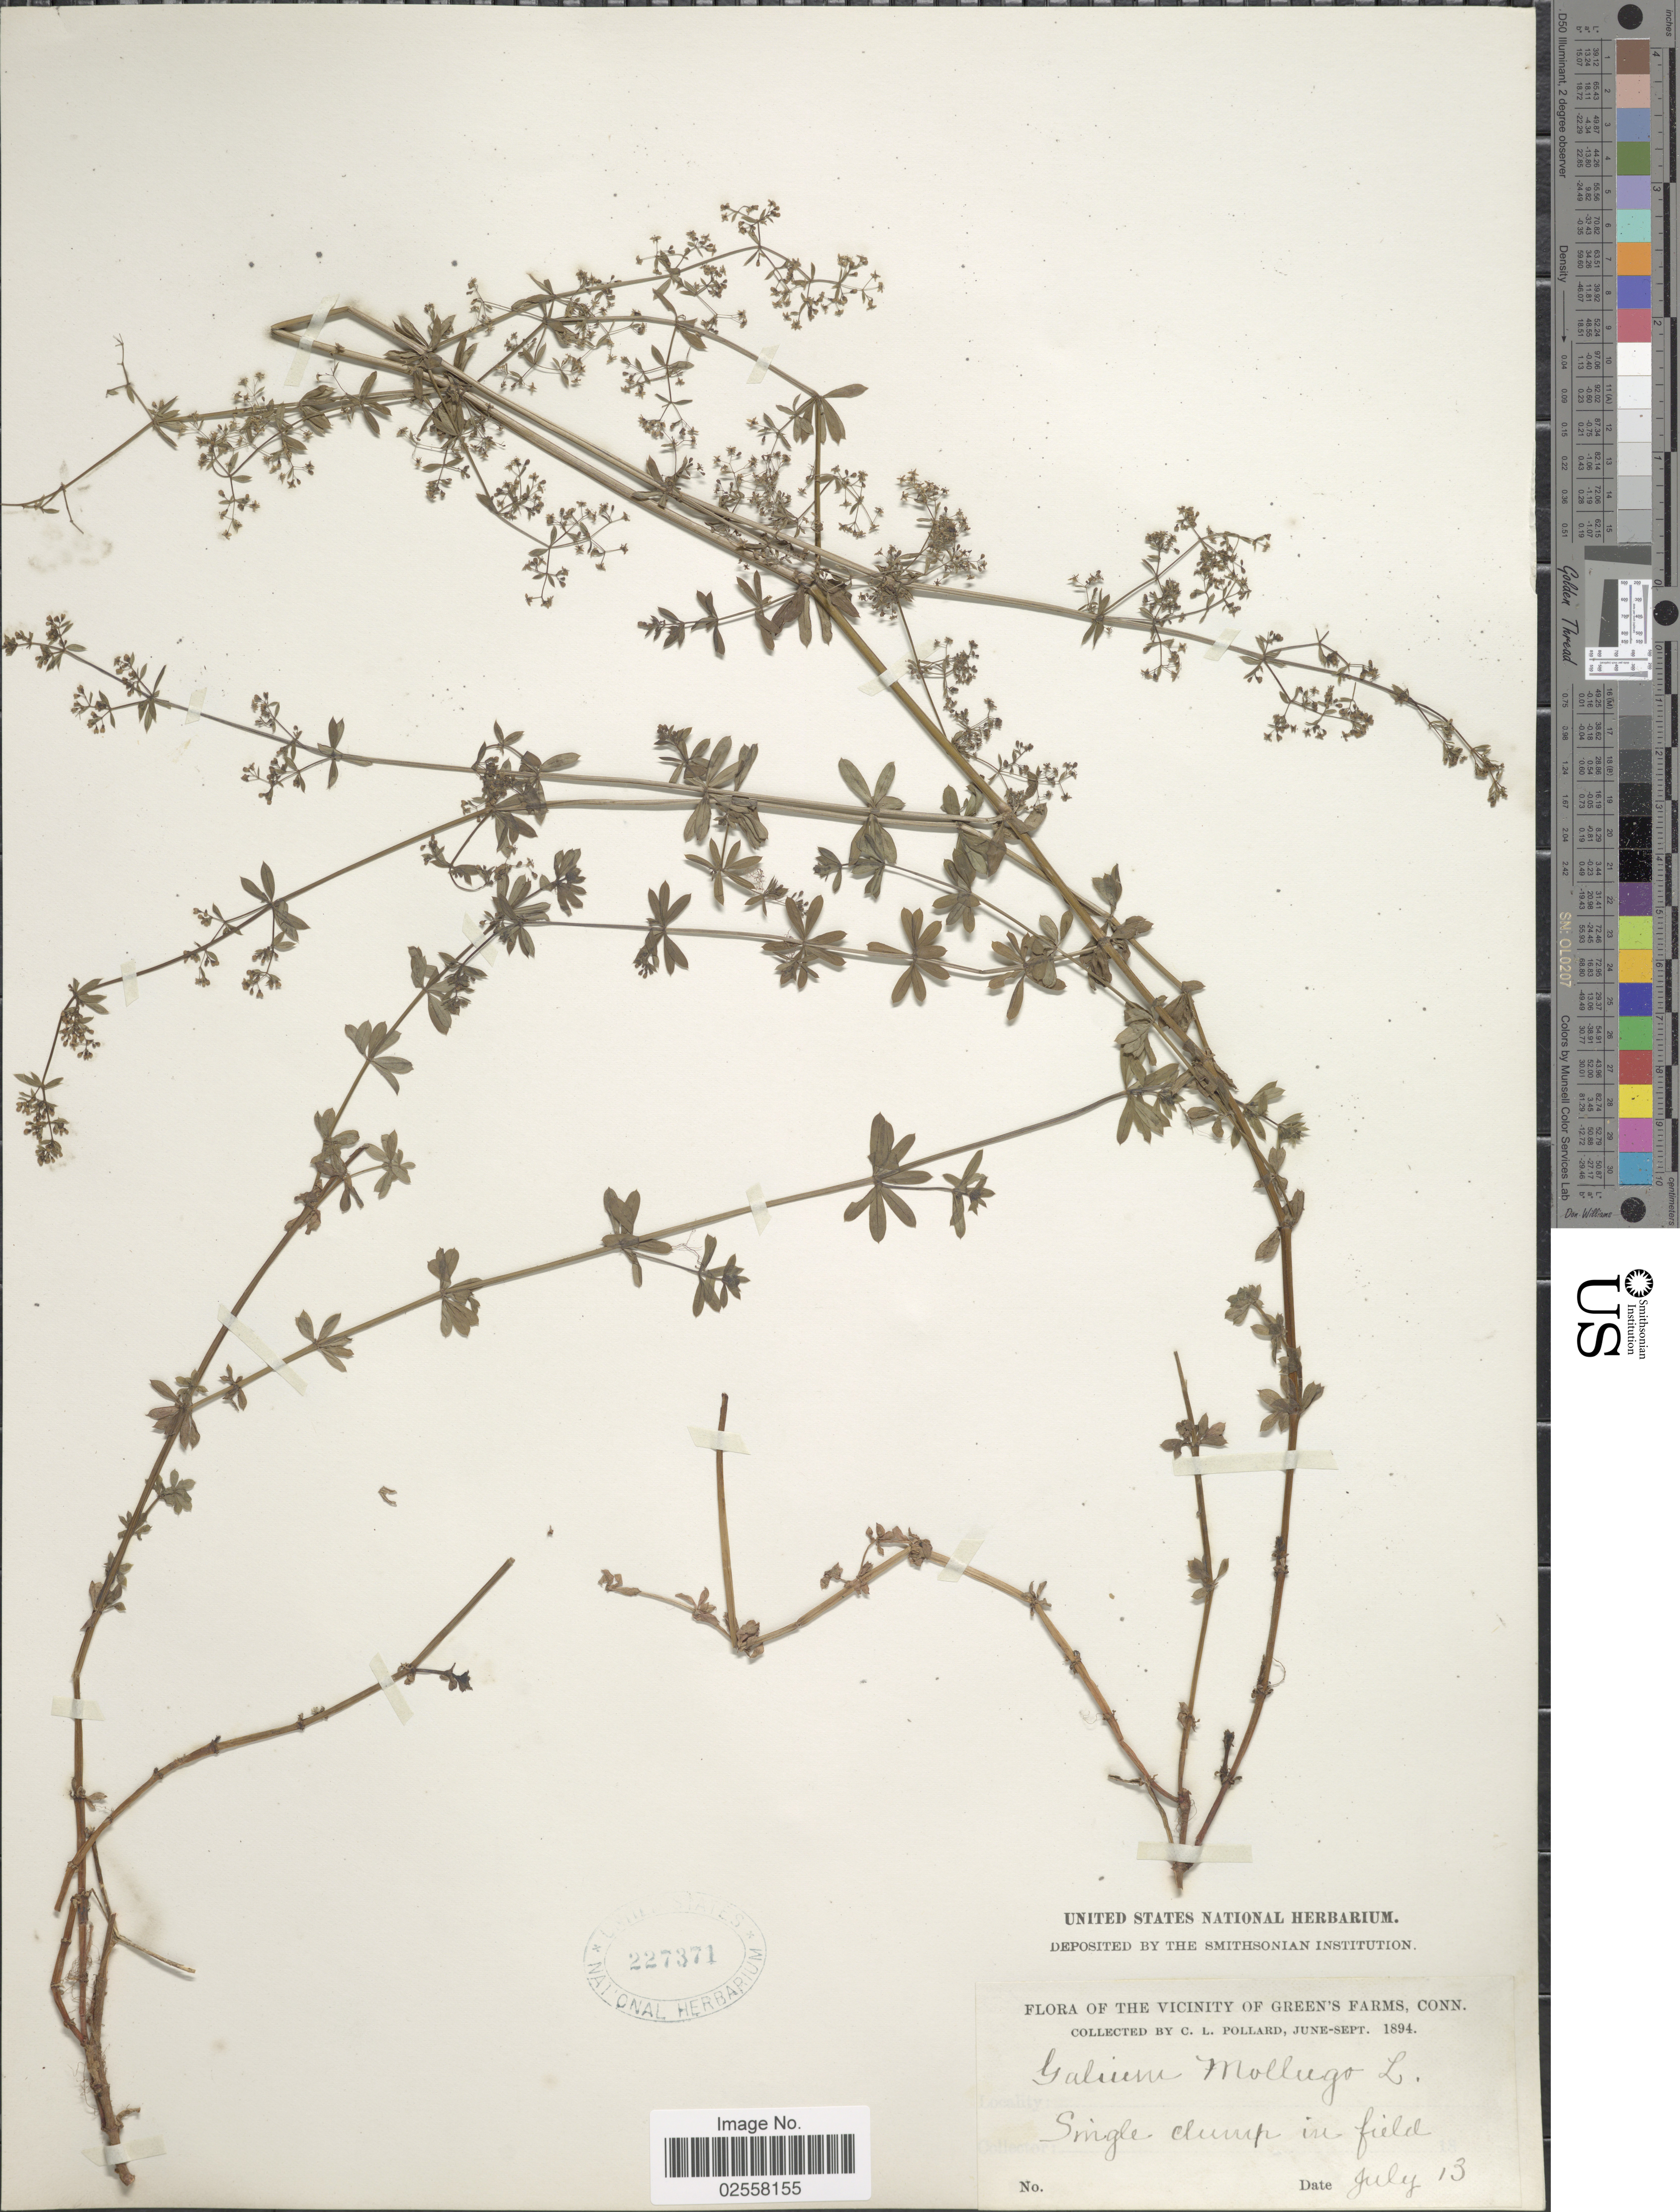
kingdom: Plantae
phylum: Tracheophyta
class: Magnoliopsida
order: Gentianales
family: Rubiaceae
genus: Galium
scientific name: Galium mollugo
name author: L.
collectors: C. L. Pollard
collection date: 1894-07-13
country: United States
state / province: Connecticut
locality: Vicinity of Green Farms, Conn.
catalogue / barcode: US 227371